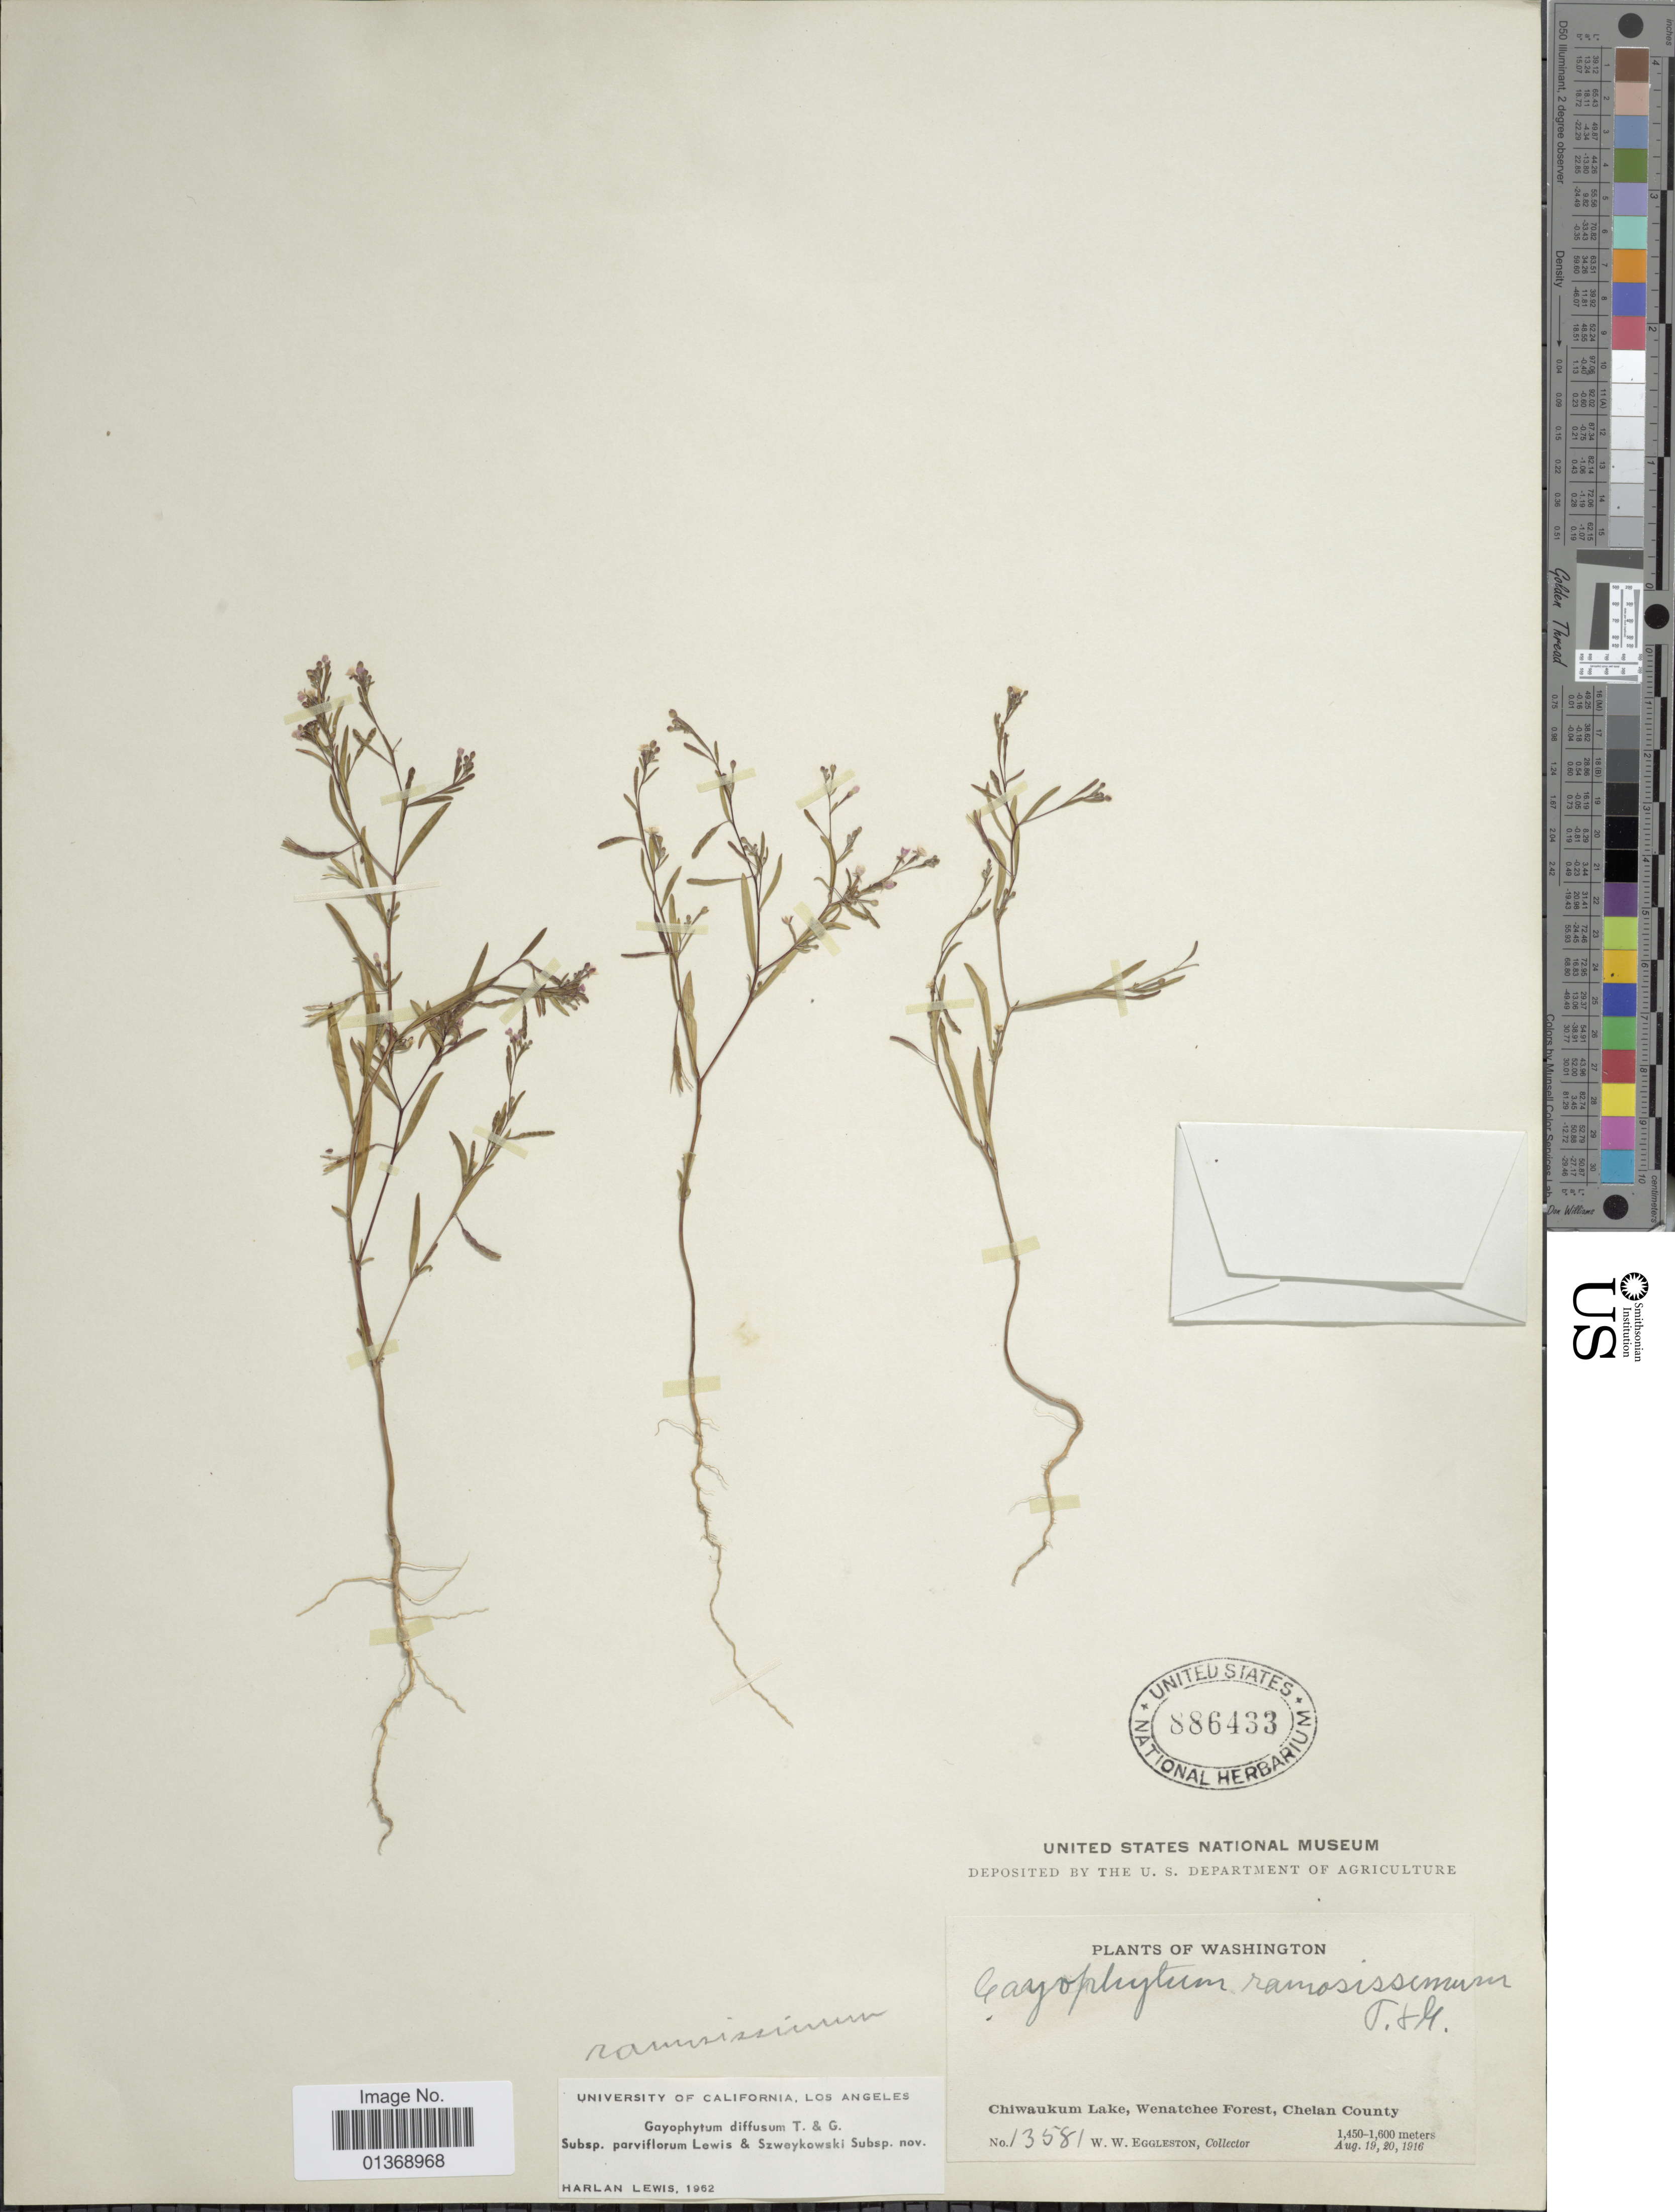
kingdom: Plantae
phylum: Tracheophyta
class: Magnoliopsida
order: Myrtales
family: Onagraceae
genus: Gayophytum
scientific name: Gayophytum diffusum subsp. parviflorum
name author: F. H. Lewis & Szweyk.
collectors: W. W. Eggleston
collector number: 13581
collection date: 1916-08-19/1916-08-20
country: United States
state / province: Washington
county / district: Chelan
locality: Chiwaukum Lake, Wenatchee Forest, Chelan County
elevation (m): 1450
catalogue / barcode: US 886433